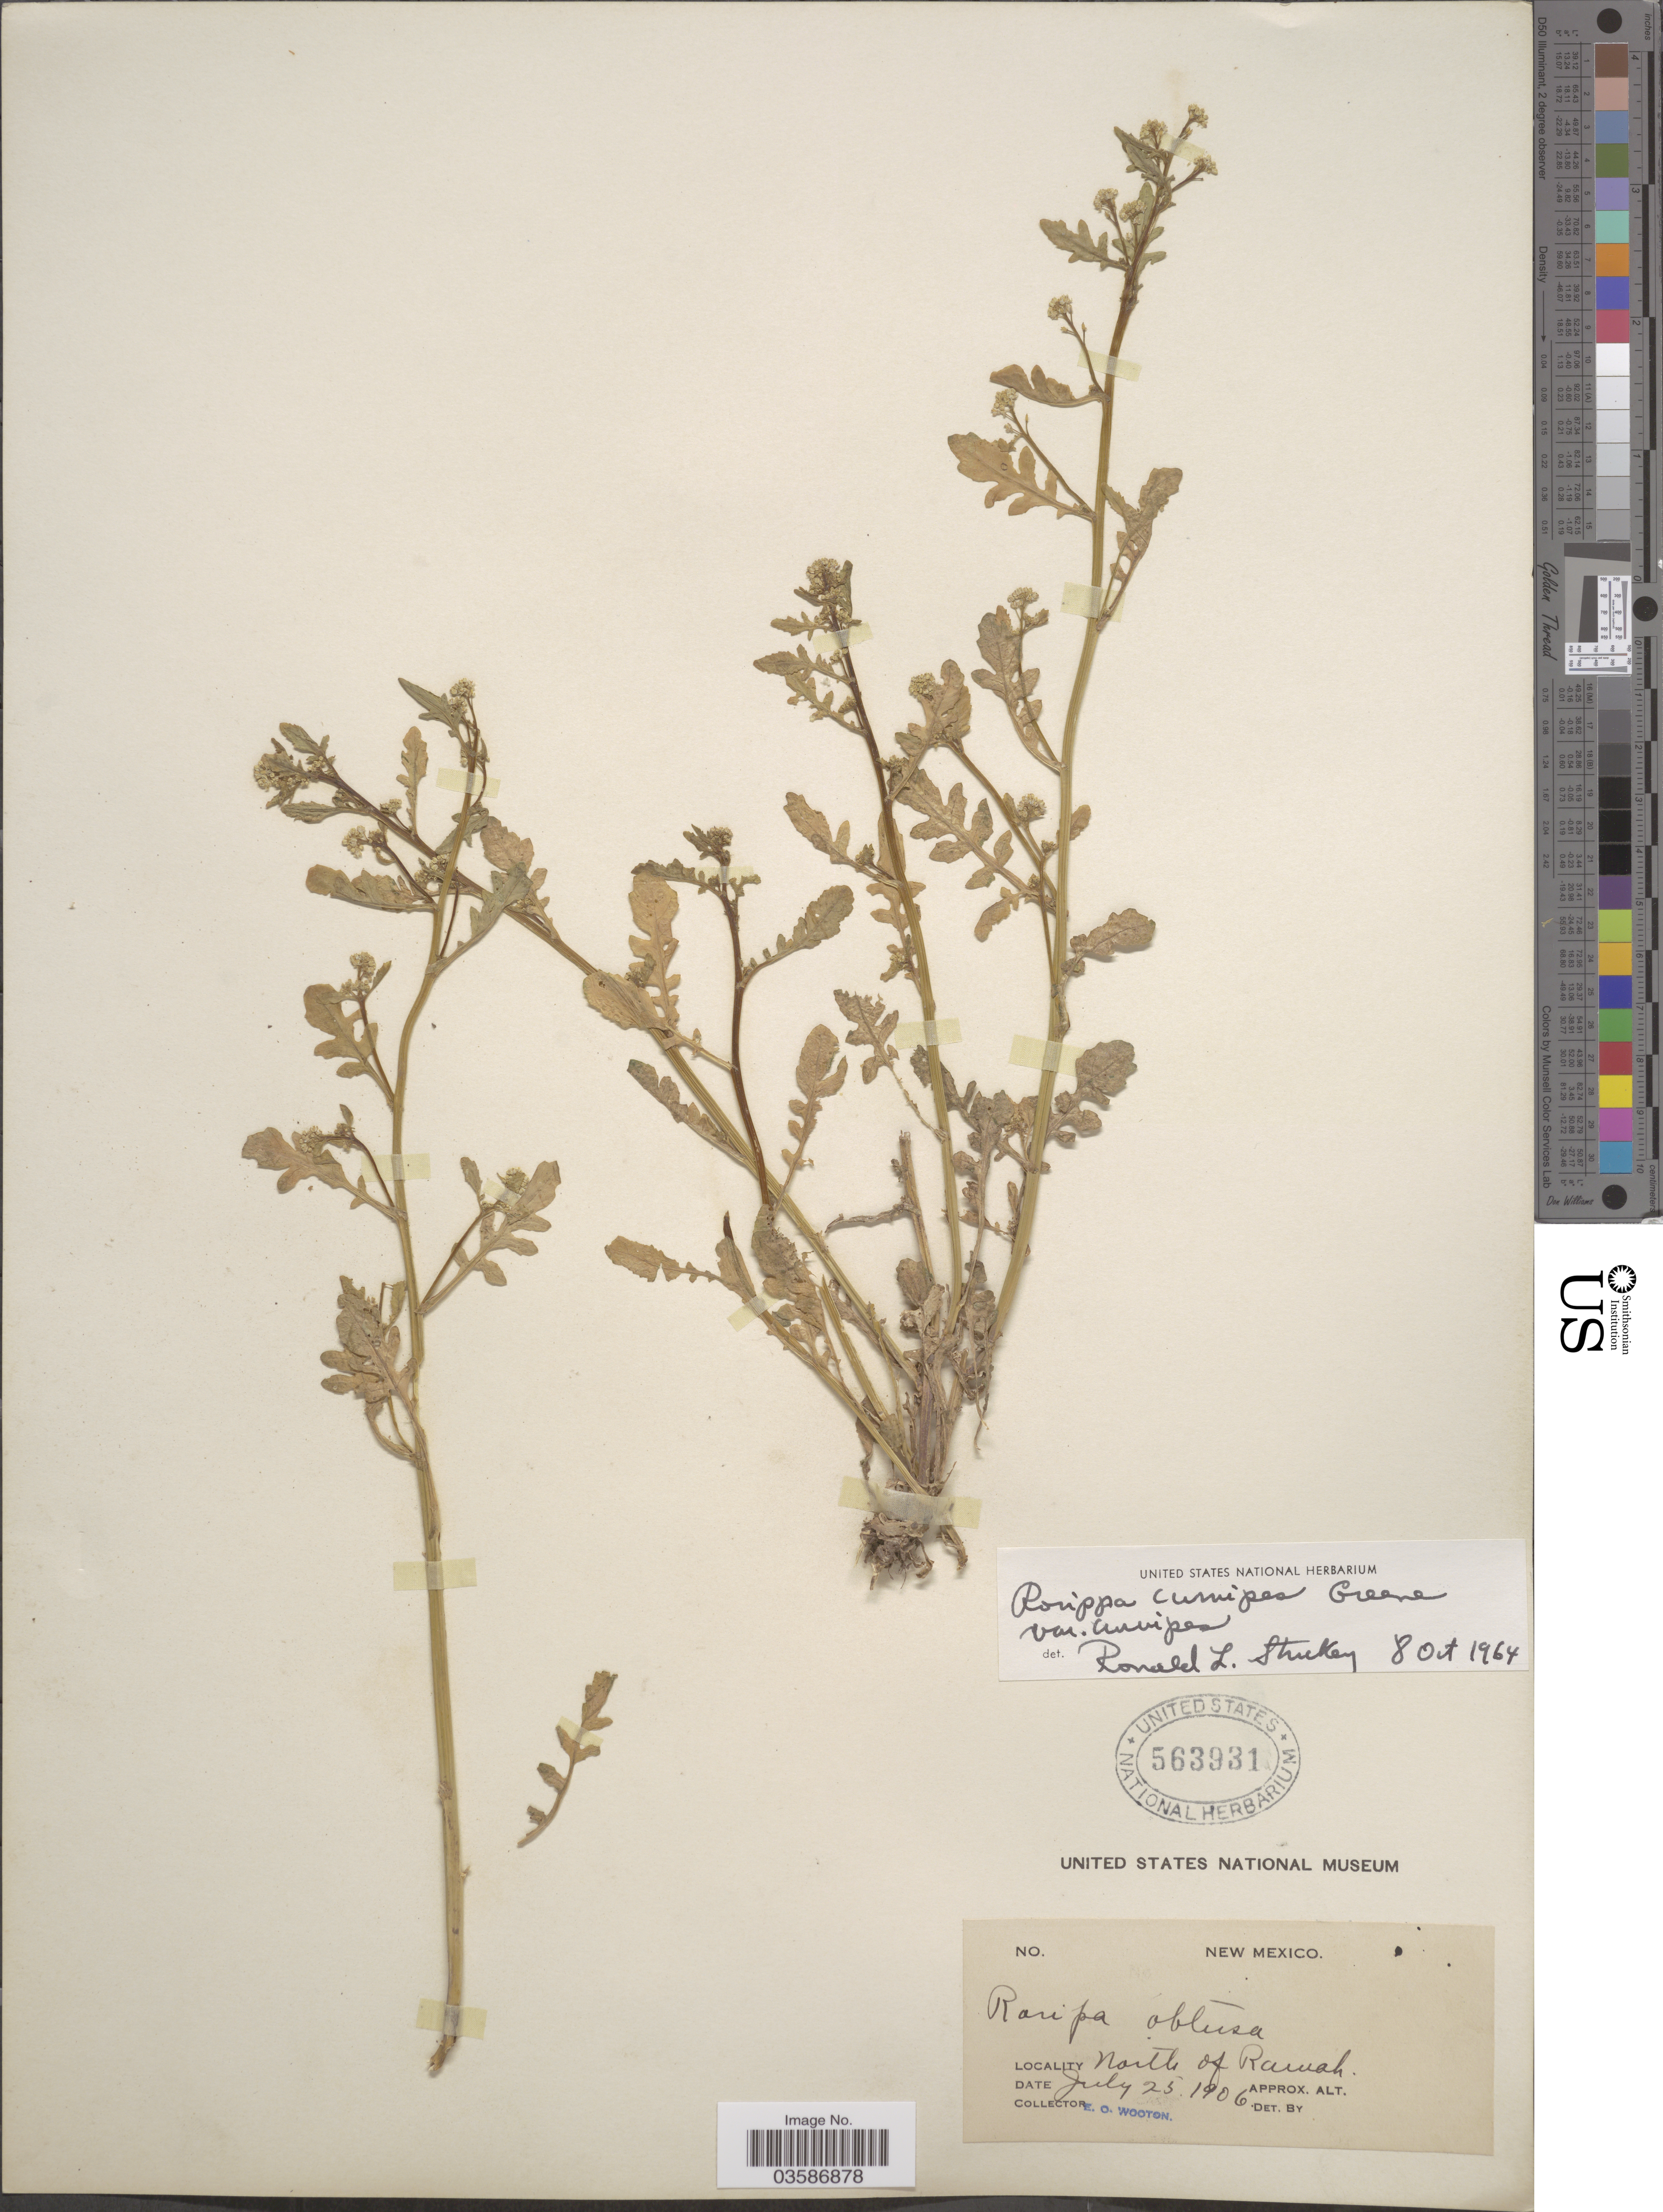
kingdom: Plantae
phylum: Tracheophyta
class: Magnoliopsida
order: Brassicales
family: Brassicaceae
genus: Rorippa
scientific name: Rorippa curvipes var. curvipes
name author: Greene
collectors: E. O. Wooton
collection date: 1906-07-25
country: United States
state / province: New Mexico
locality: North of Ramah.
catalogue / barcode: US 563931